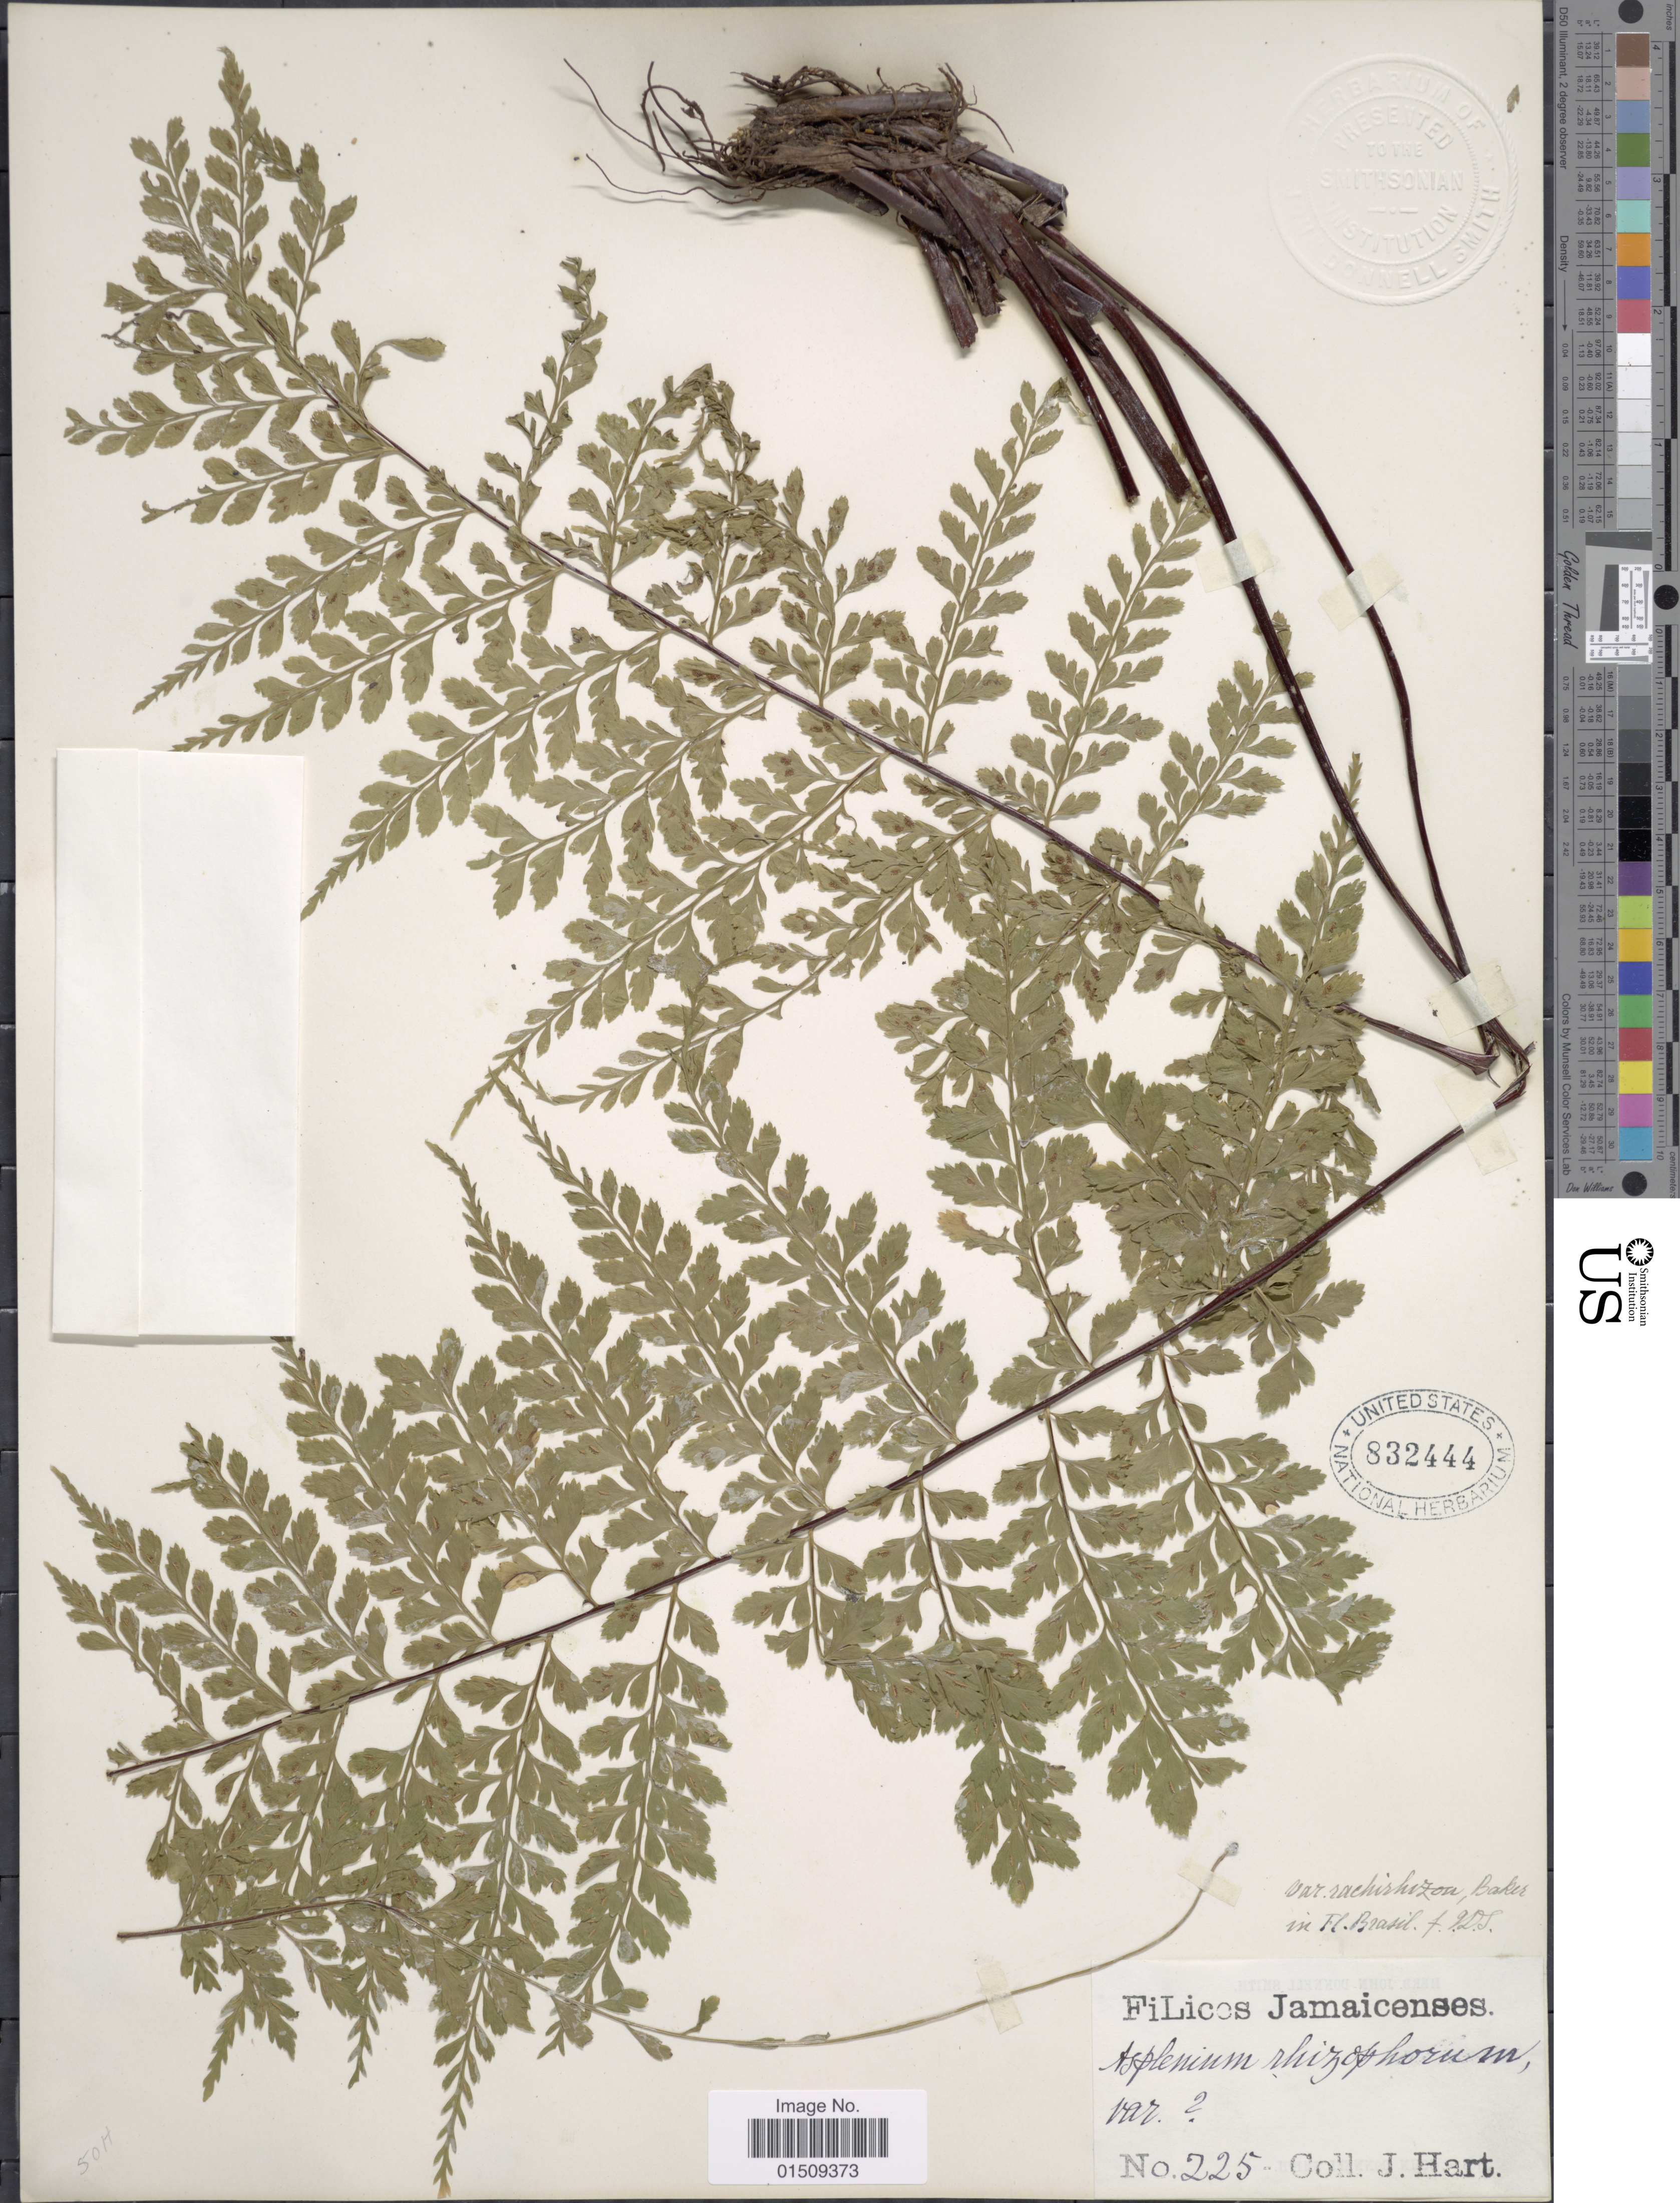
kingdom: Plantae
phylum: Tracheophyta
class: Polypodiopsida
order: Polypodiales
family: Aspleniaceae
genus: Asplenium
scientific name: Asplenium radicans var. partitum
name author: (Klotzsch) Hieron.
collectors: J. Hart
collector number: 225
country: Jamaica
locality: Jamaicenses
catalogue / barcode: US 832444